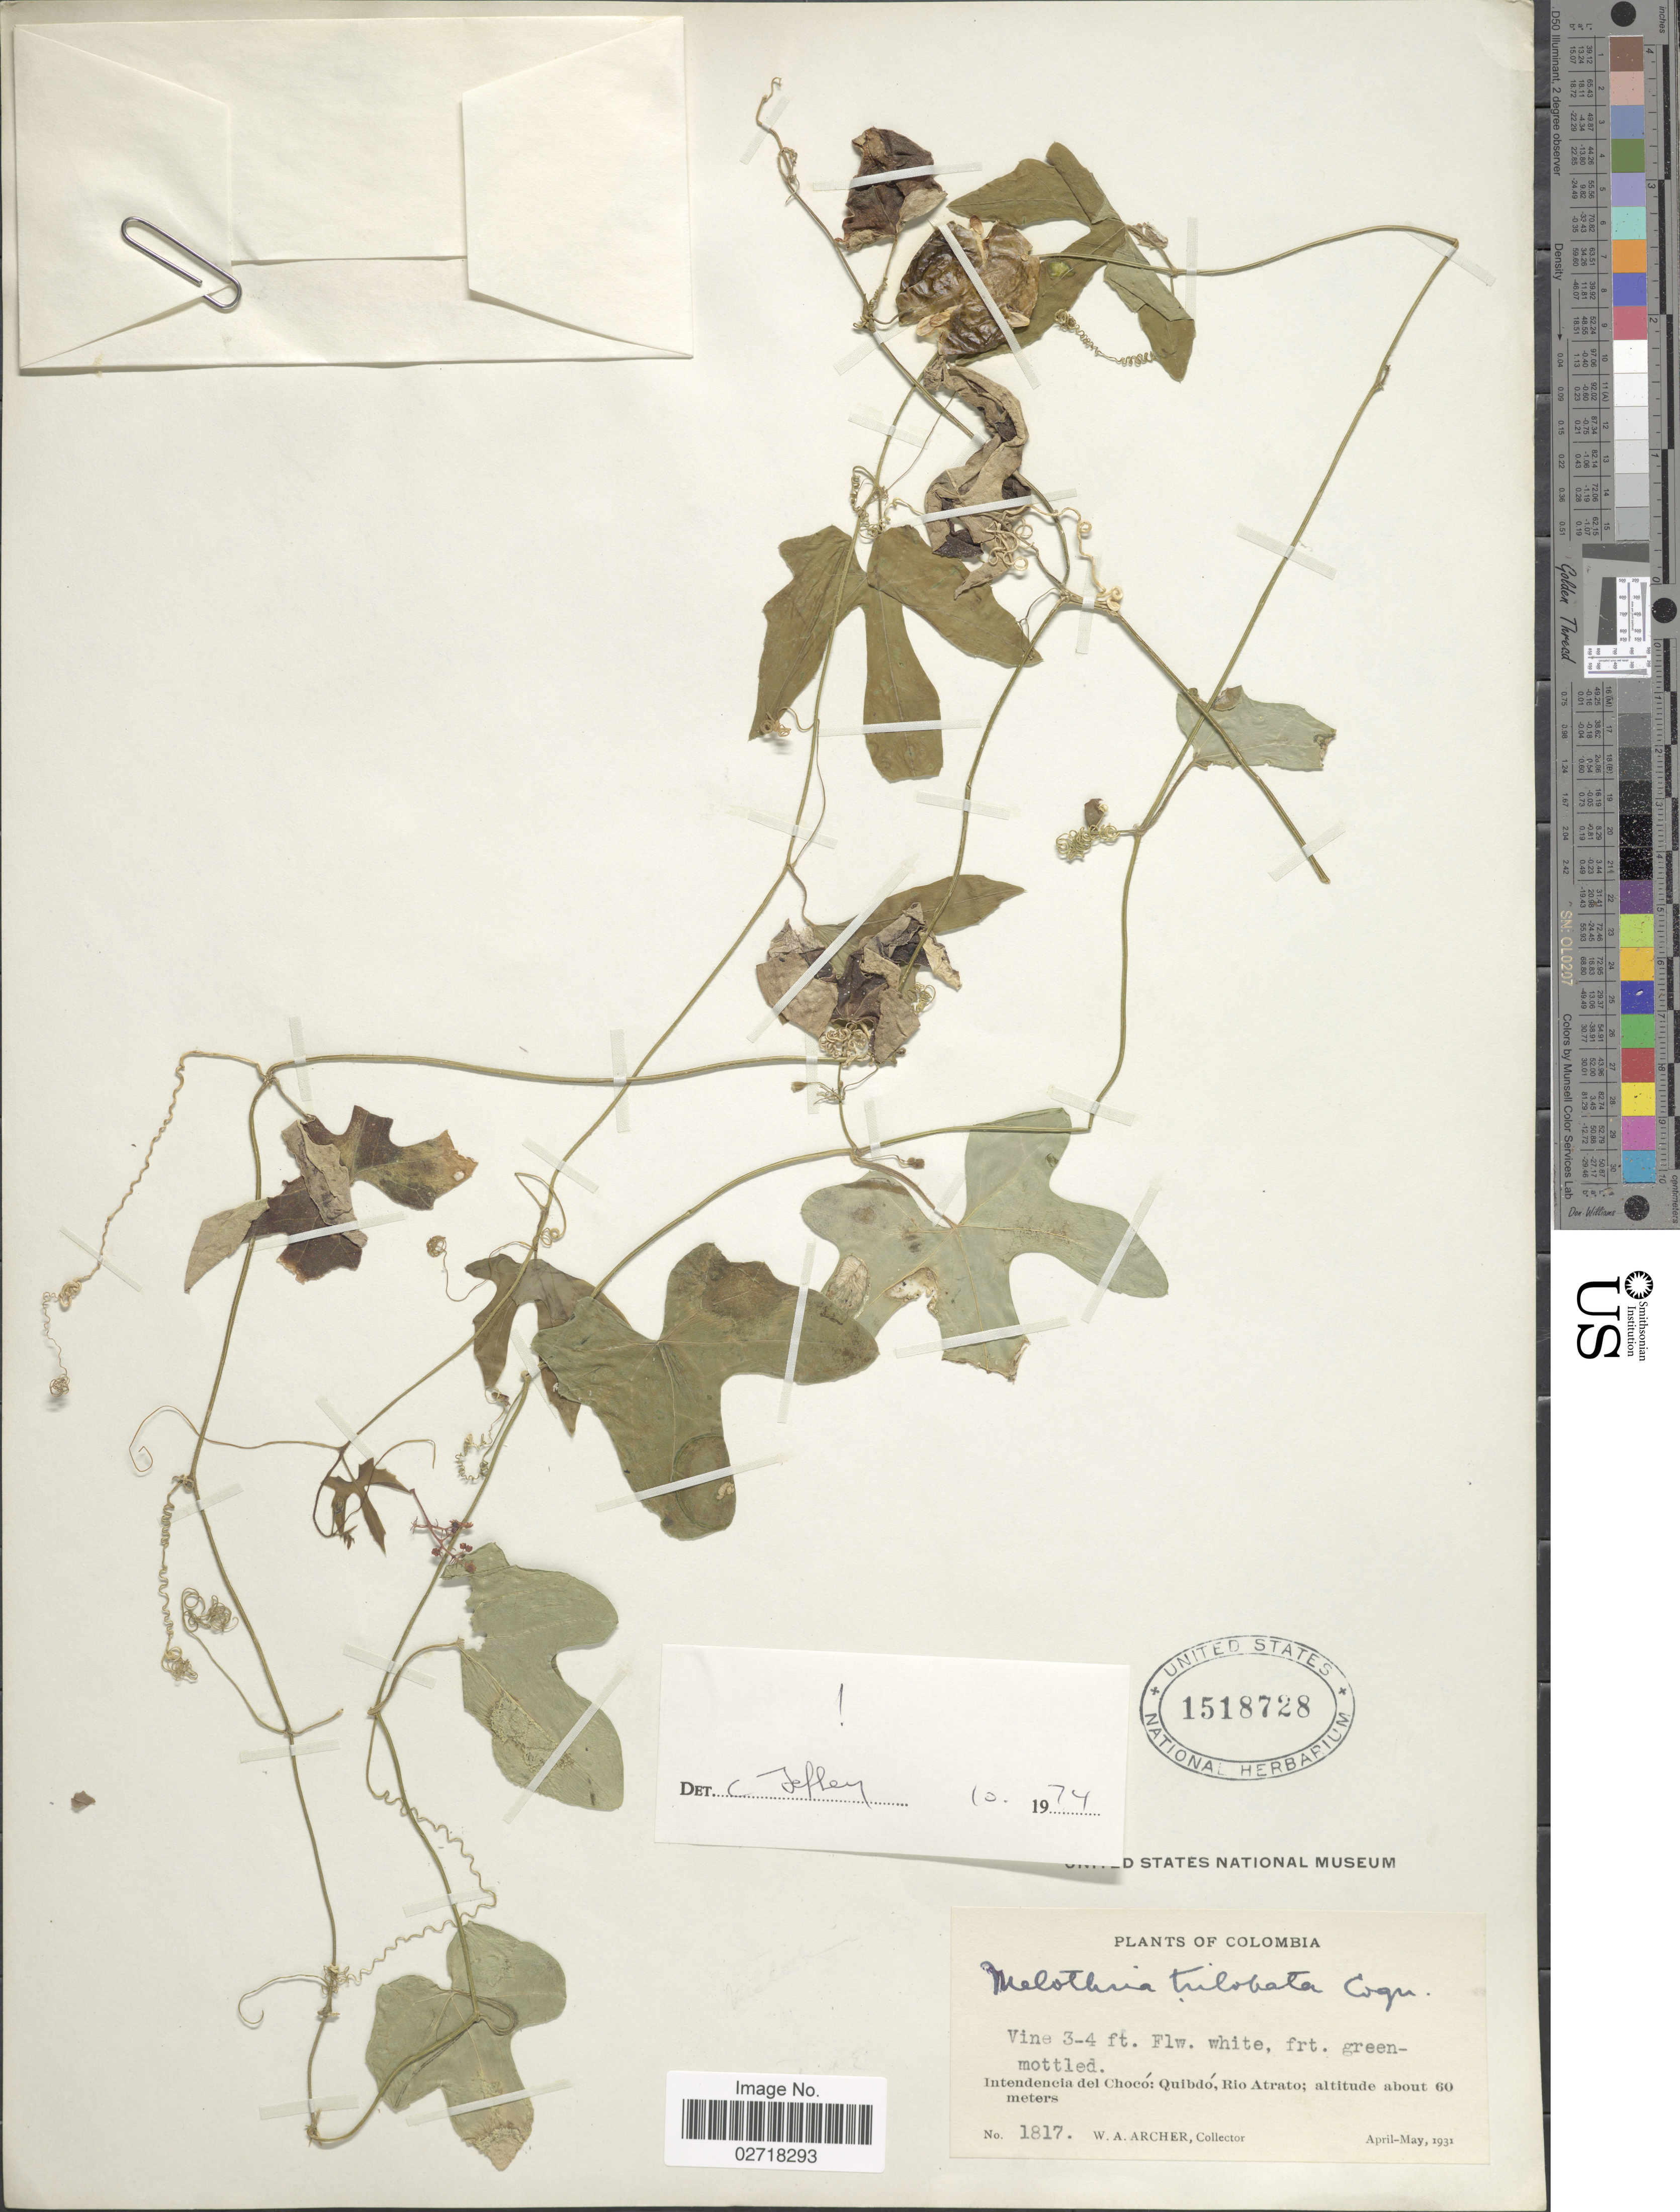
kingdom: Plantae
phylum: Tracheophyta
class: Magnoliopsida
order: Cucurbitales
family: Cucurbitaceae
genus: Melothria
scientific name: Melothria trilobata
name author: Cogn.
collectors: W. A. Archer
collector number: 1817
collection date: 1931-04/1931-05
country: Colombia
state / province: Chocó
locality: Intendencia del Choco: Quibdo, Rio Atrato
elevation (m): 60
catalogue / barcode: US 1518728